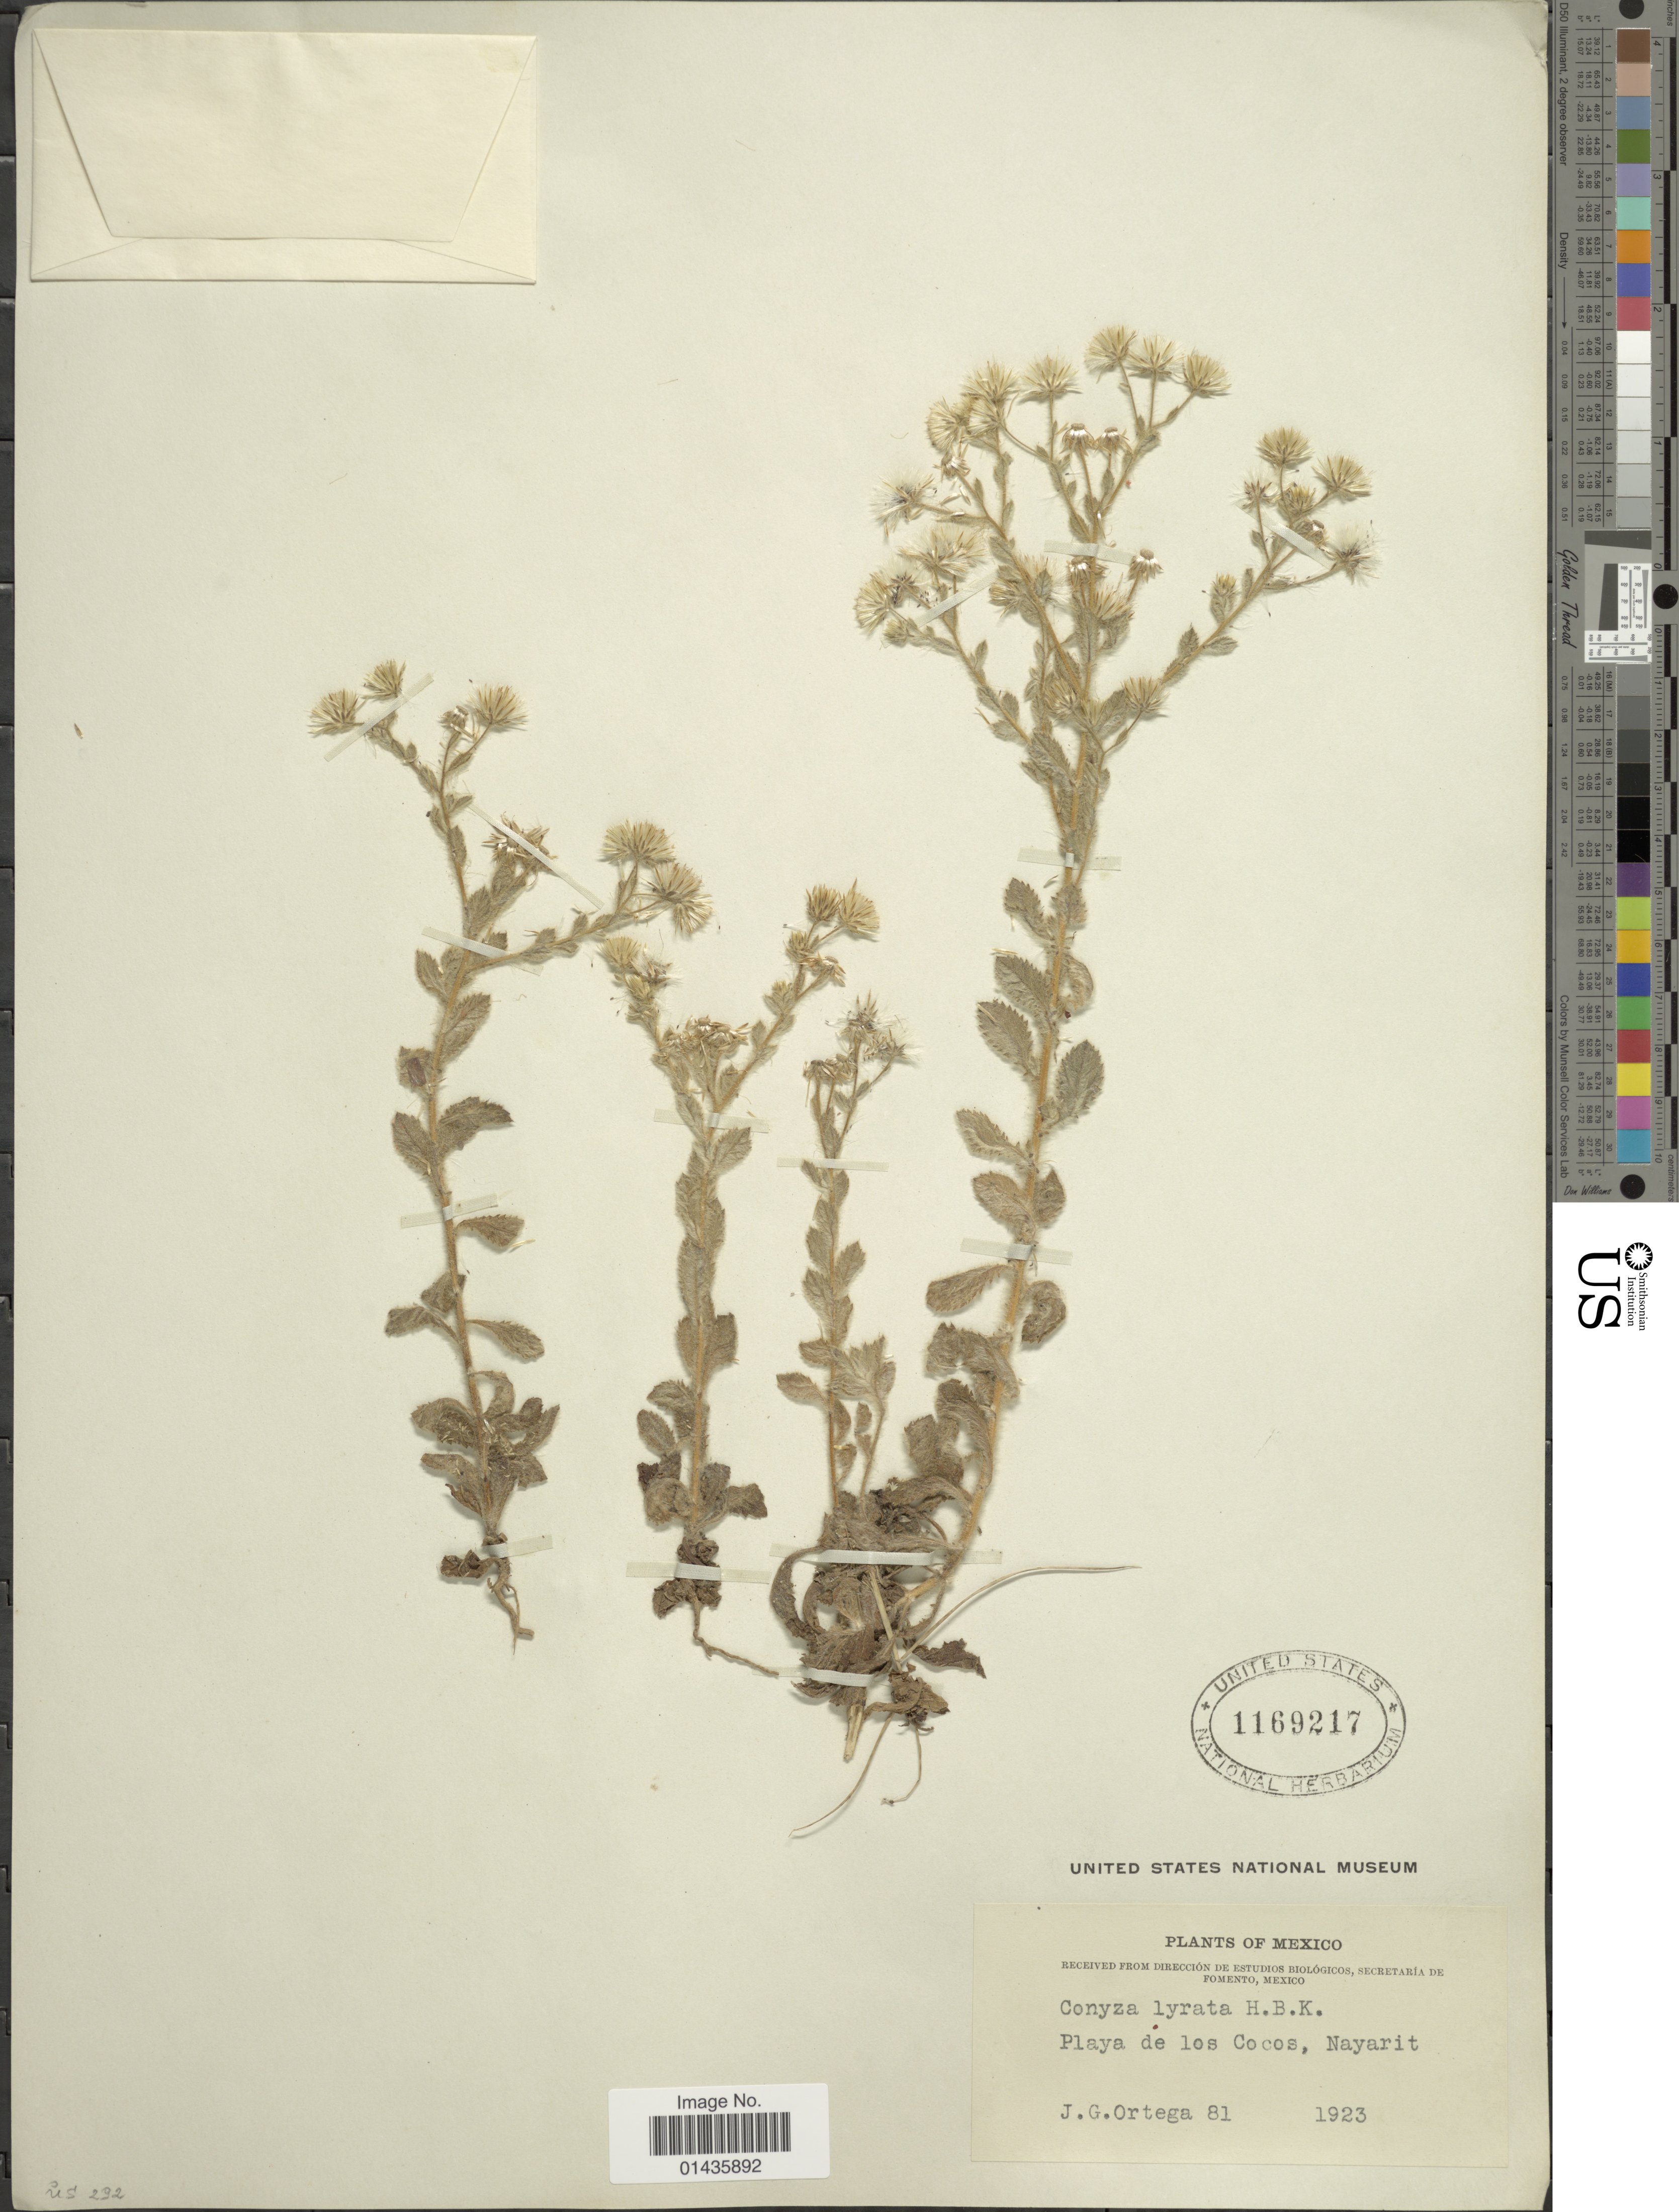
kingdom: Plantae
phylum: Tracheophyta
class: Magnoliopsida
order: Asterales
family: Asteraceae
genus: Pseudoconyza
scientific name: Pseudoconyza lyrata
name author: (Kunth) Cuatrec.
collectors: J. Ortega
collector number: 81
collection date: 1923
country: Mexico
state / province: Nayarit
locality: Playa de los Cocos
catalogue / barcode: US 1169217